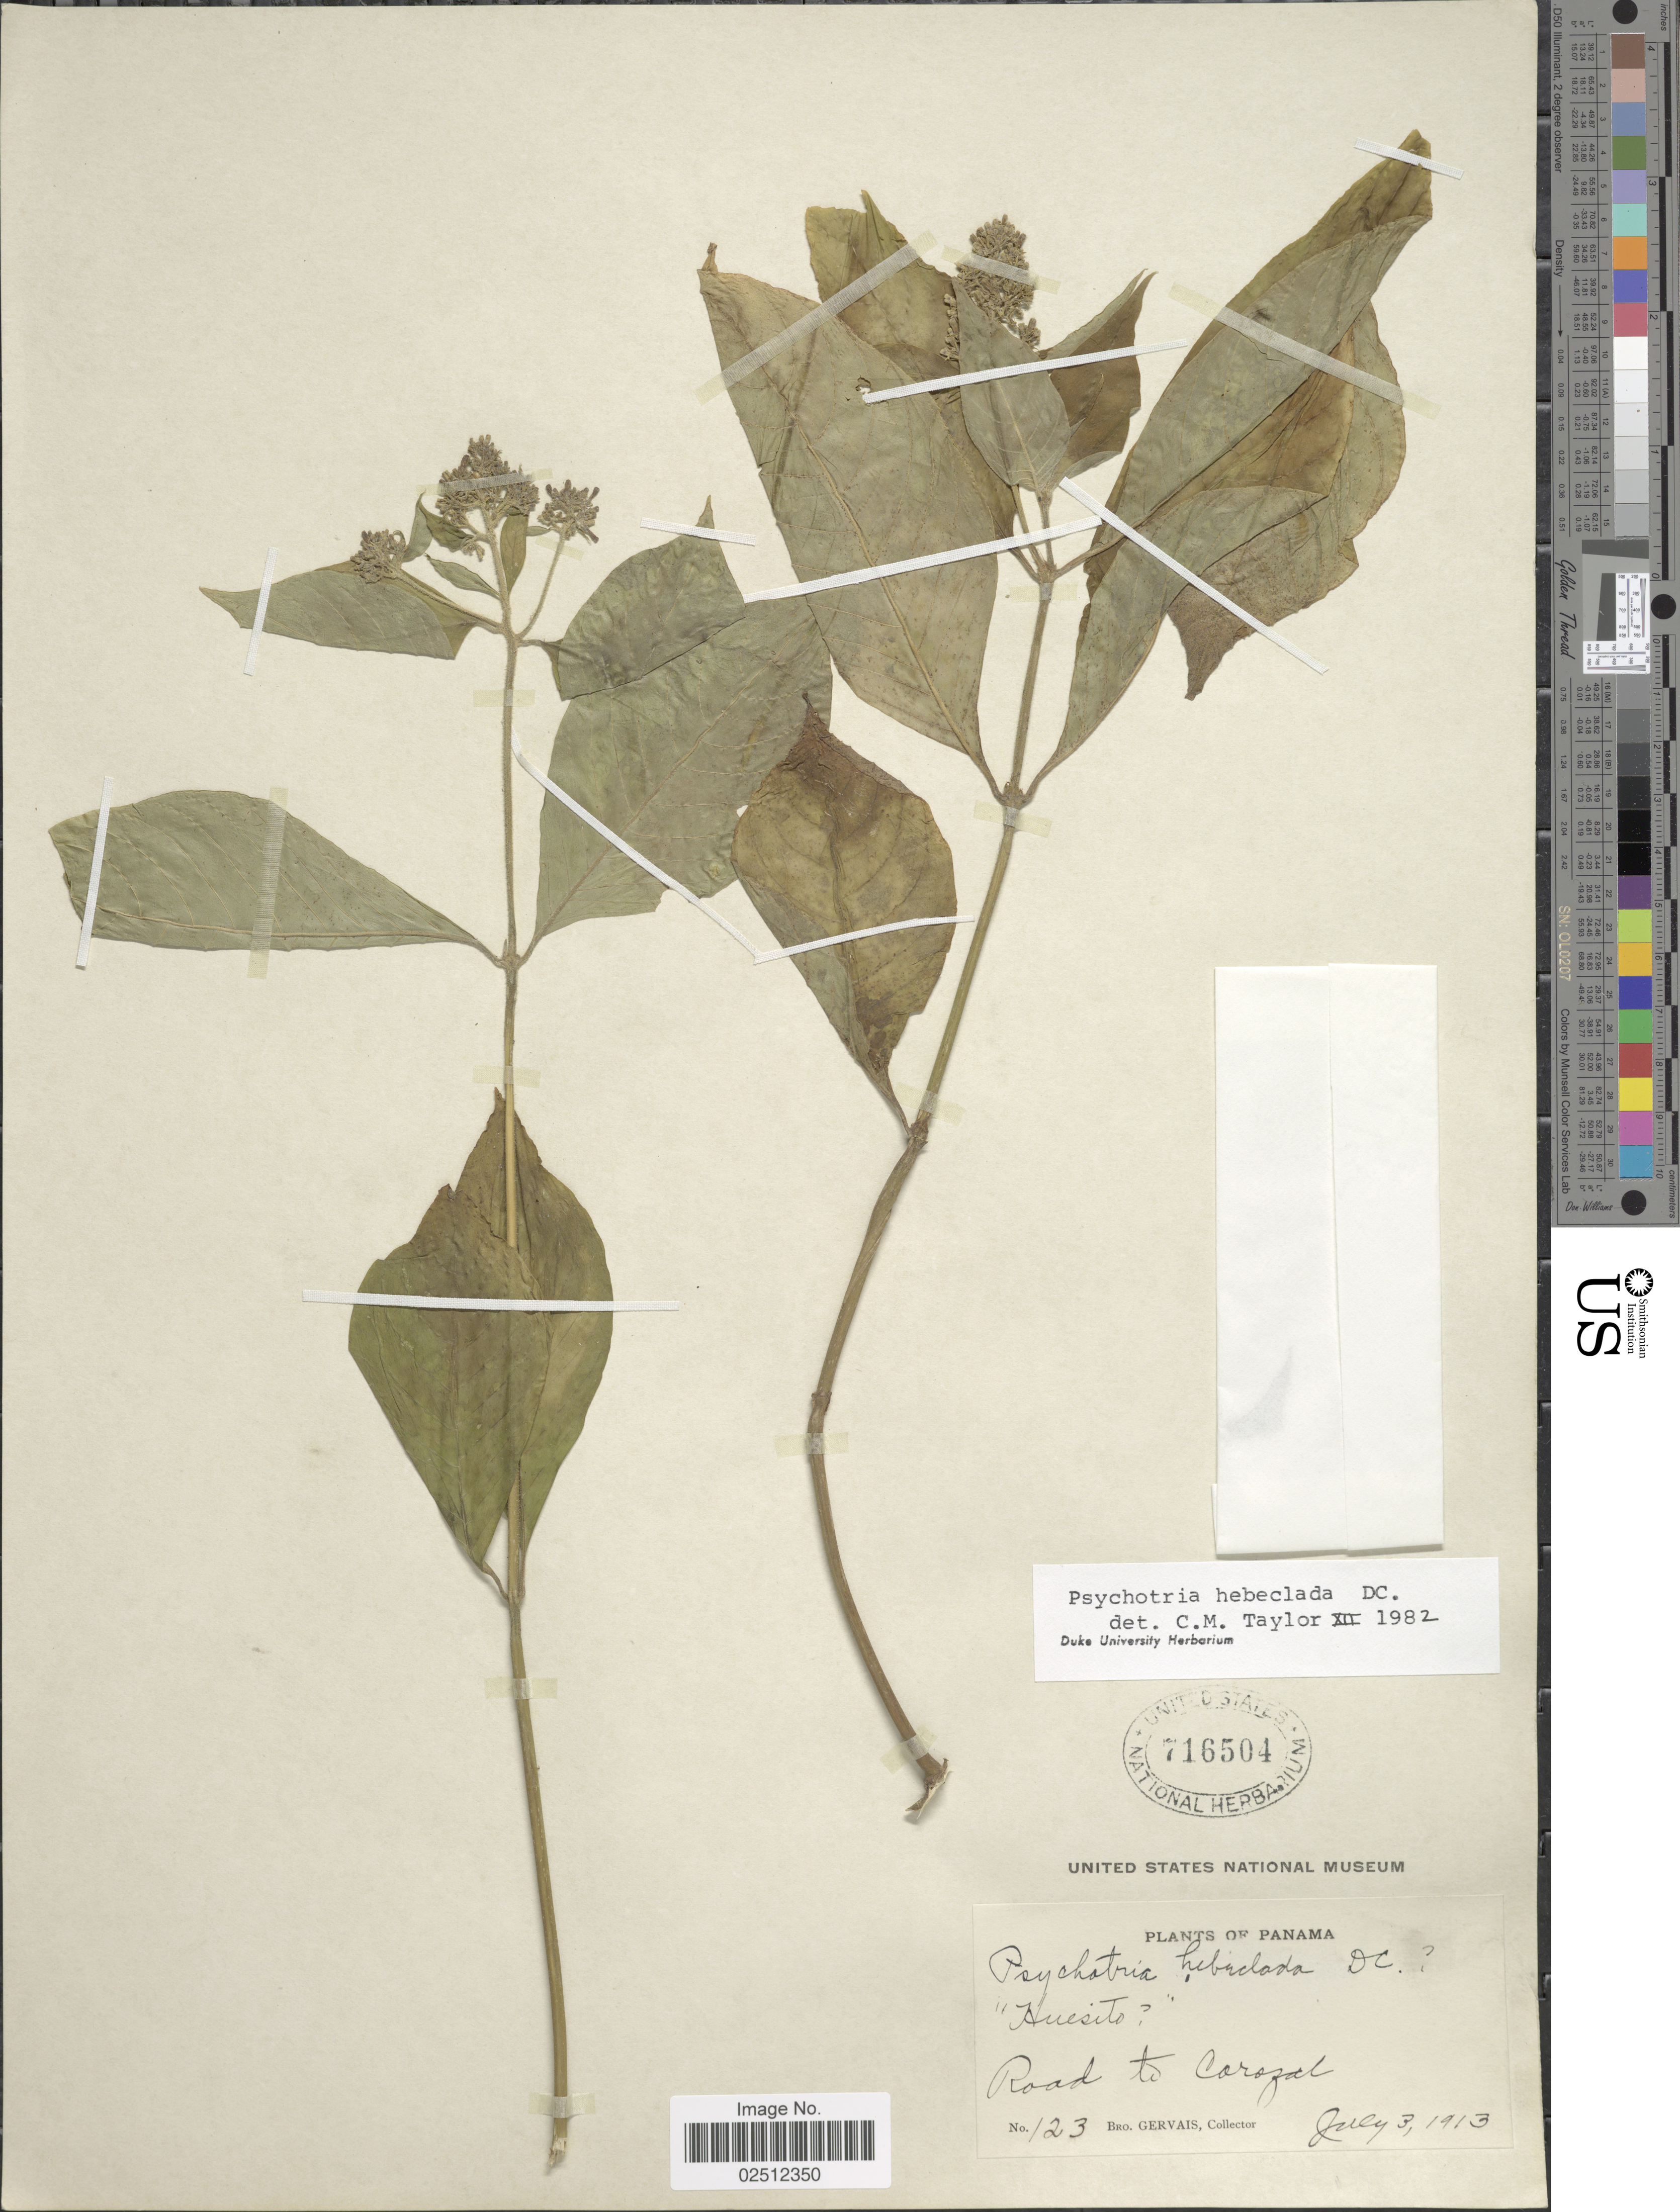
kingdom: Plantae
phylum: Tracheophyta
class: Magnoliopsida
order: Gentianales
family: Rubiaceae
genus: Psychotria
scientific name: Psychotria hebeclada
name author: DC.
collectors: B. Gervais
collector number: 123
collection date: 1913-07-03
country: Panama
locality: Road to Corozal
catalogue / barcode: US 716504